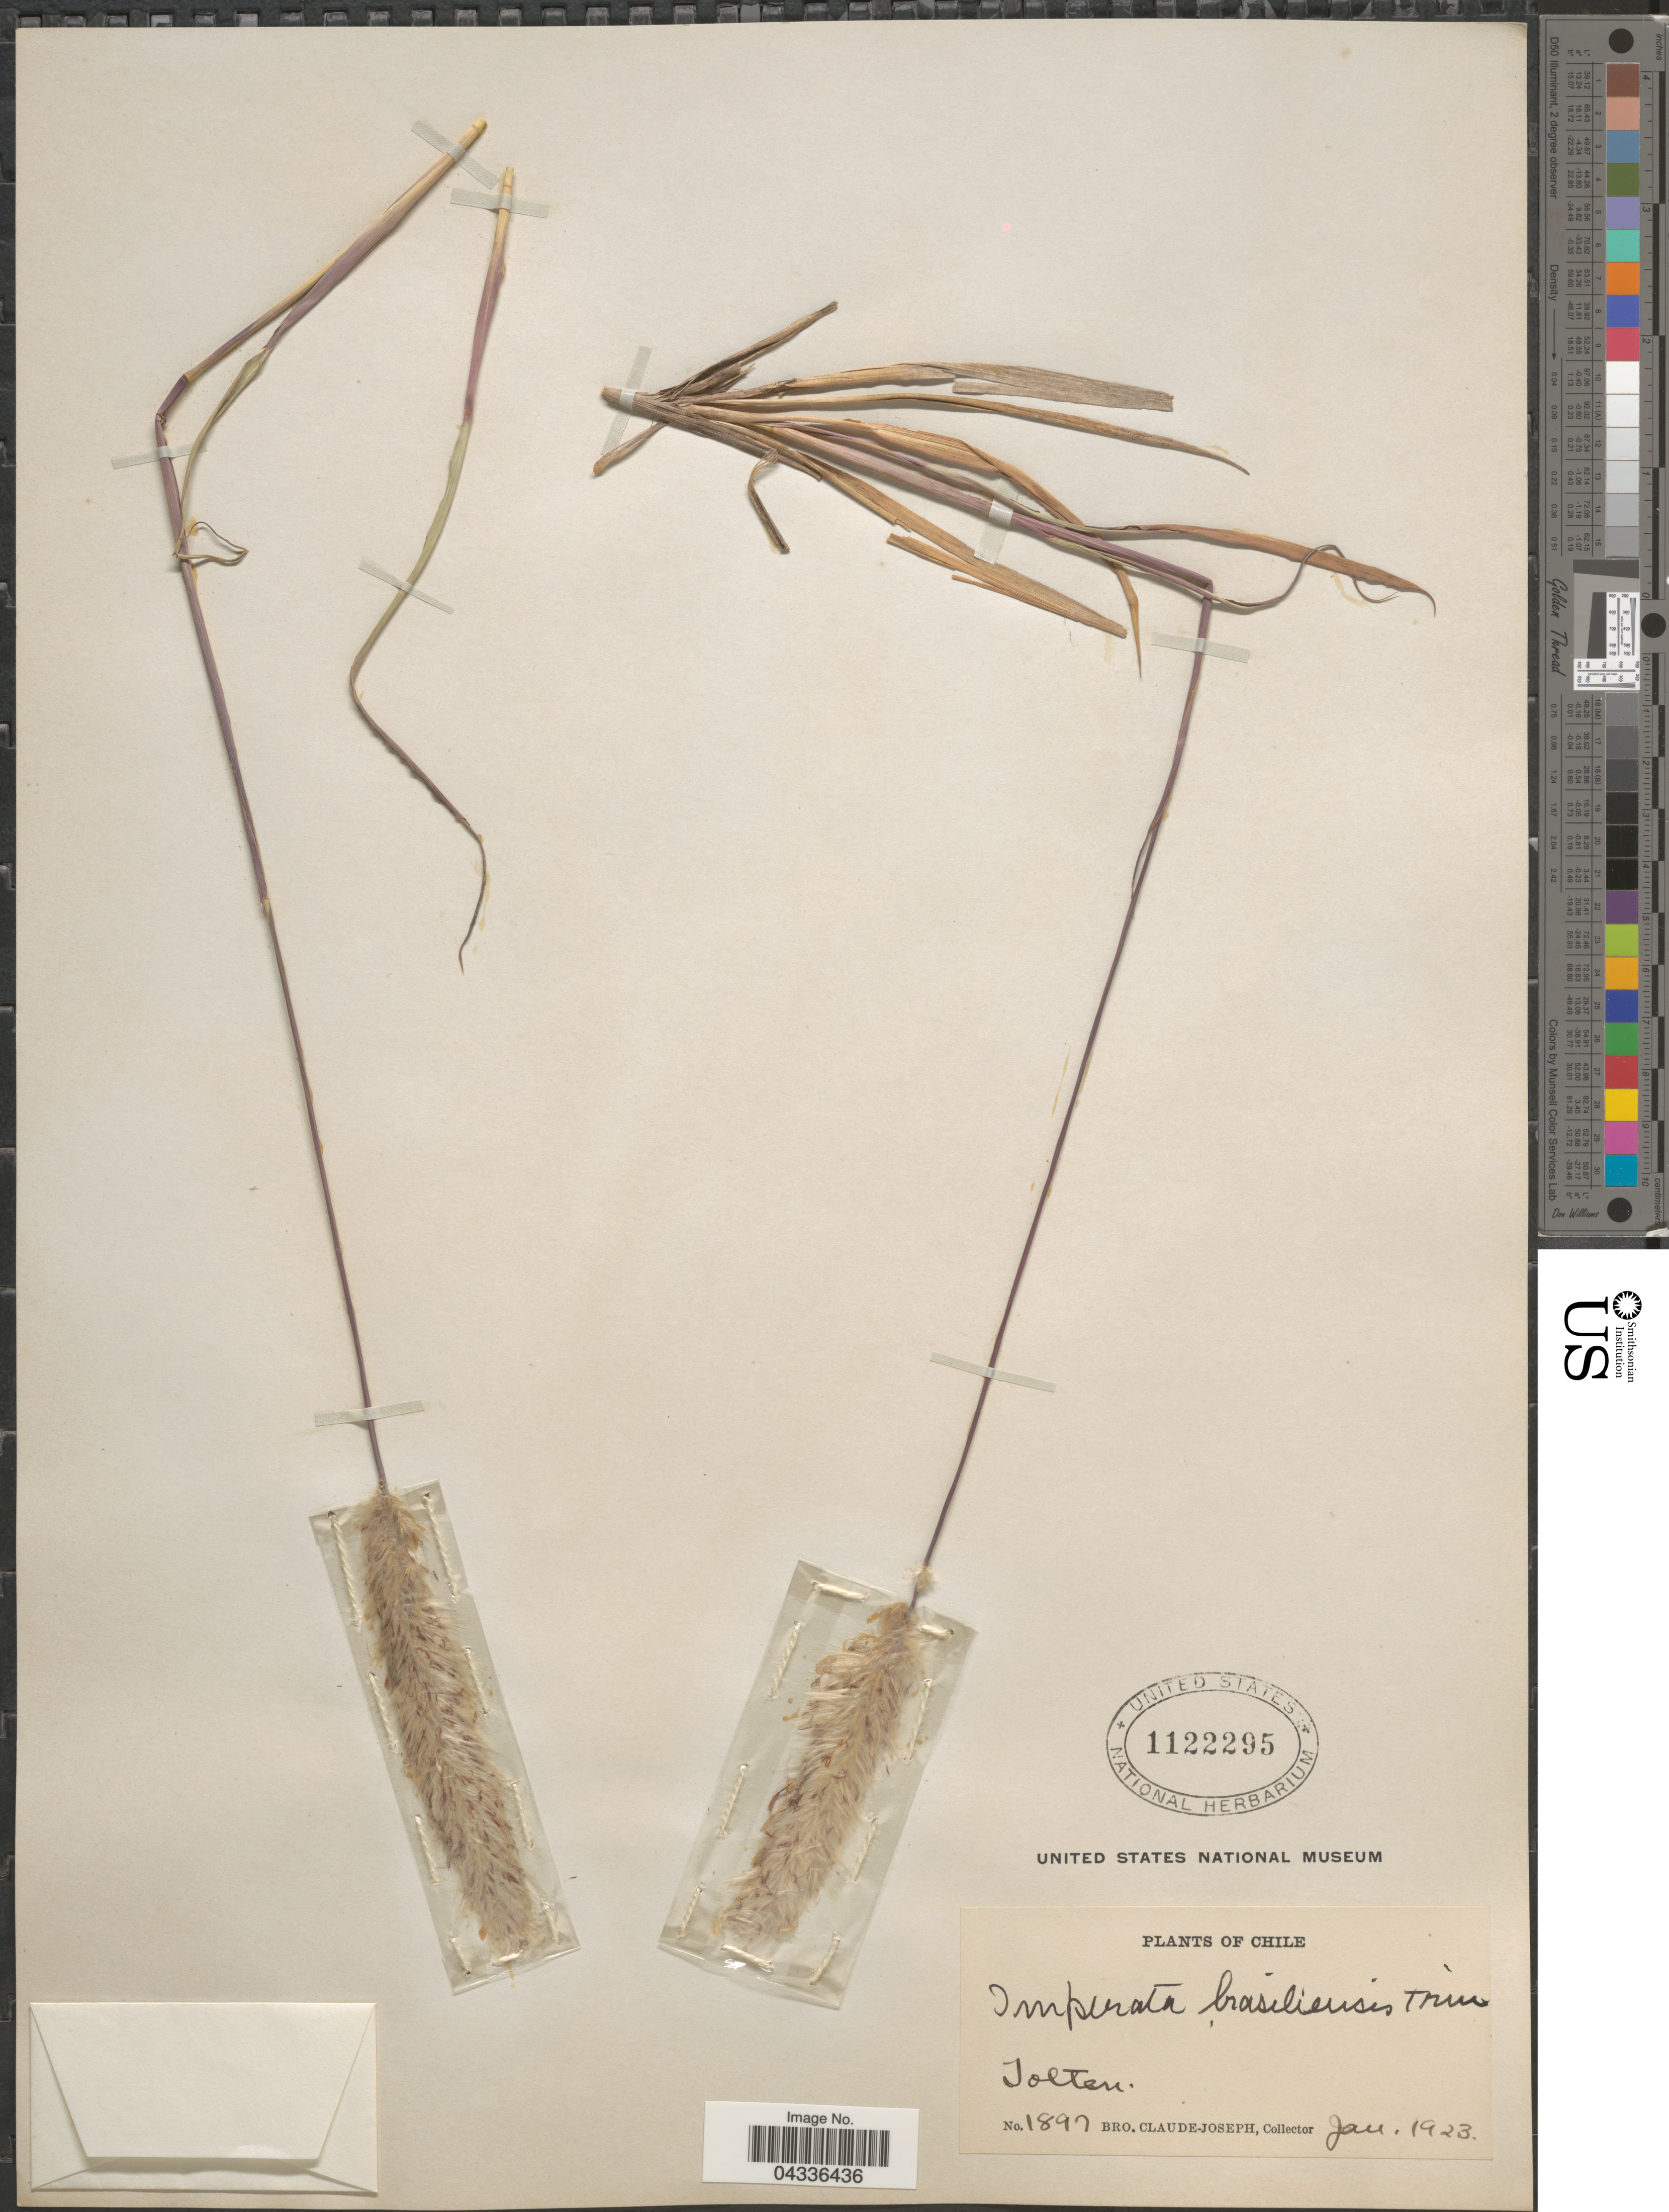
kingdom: Plantae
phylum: Tracheophyta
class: Liliopsida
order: Poales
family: Poaceae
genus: Imperata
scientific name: Imperata brasiliensis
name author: Trin.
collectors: Bro. Claude-Joseph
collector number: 1897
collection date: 1923-01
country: Chile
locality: Tolten.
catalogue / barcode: US 1122295